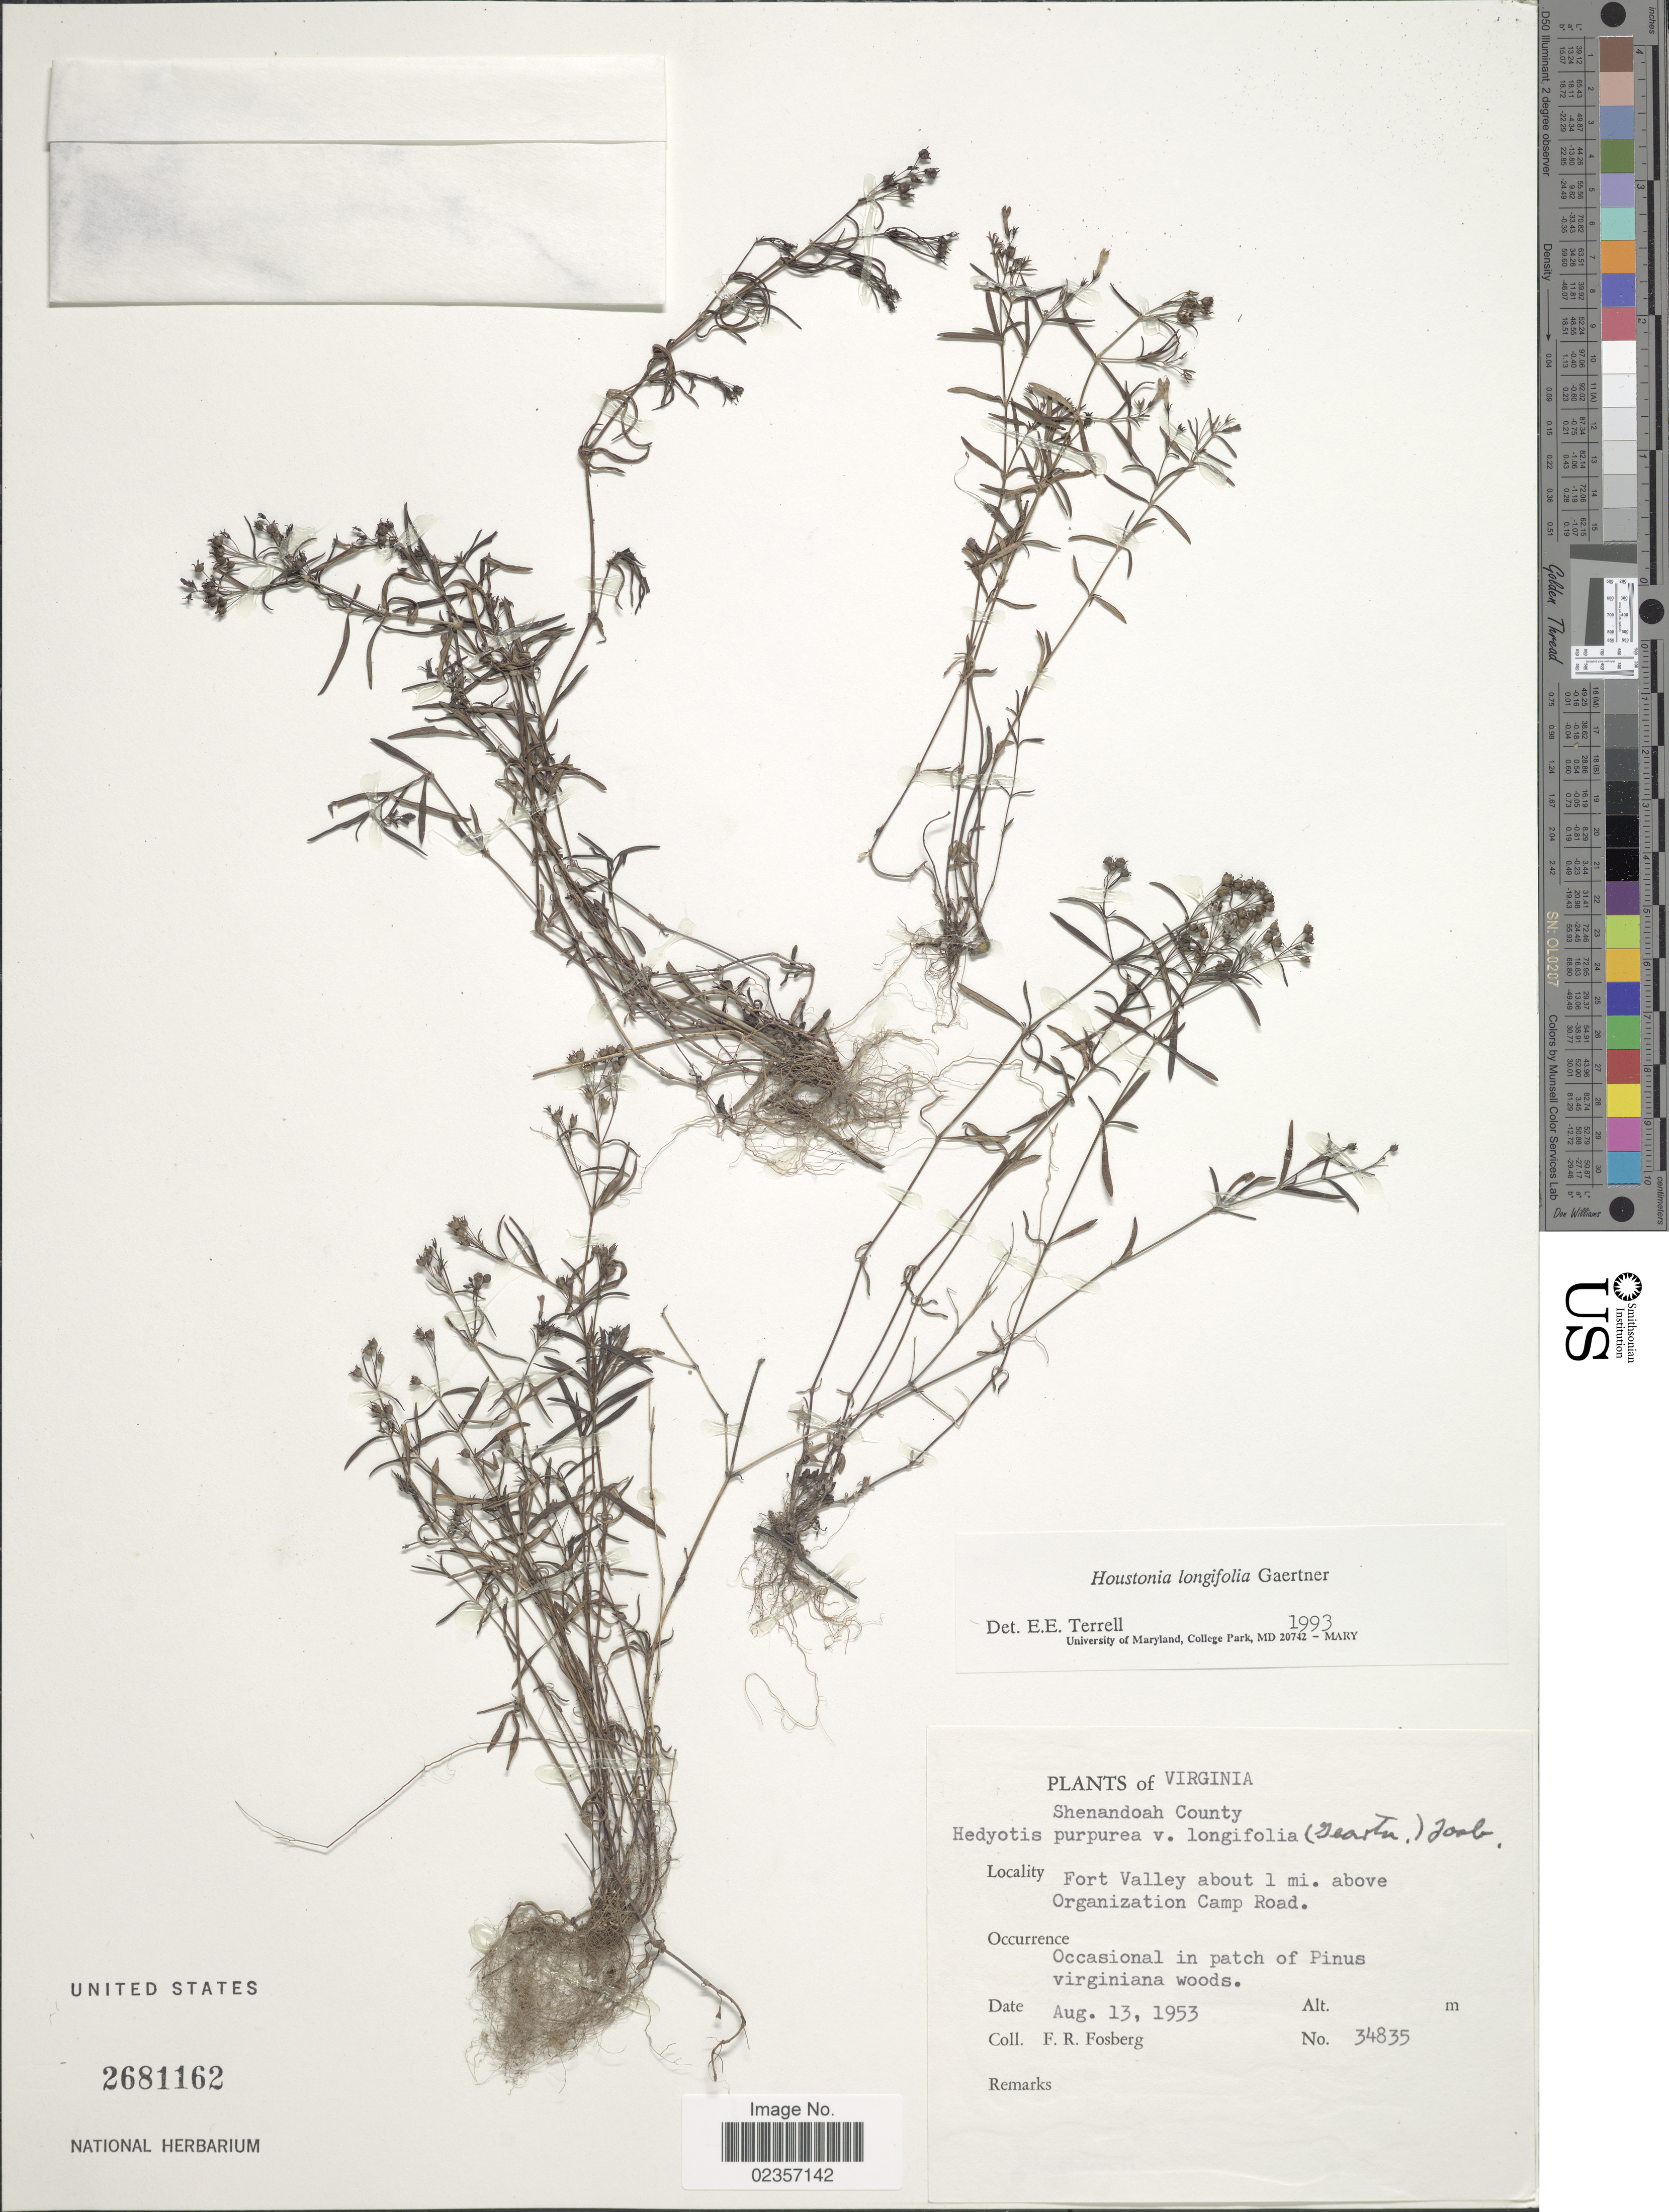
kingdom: Plantae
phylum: Tracheophyta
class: Magnoliopsida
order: Gentianales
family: Rubiaceae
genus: Houstonia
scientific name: Houstonia longifolia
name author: Gaertn.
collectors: F. R. Fosberg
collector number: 34835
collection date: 1953-08-13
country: United States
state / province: Virginia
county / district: Shenandoah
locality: Shenandoah County, Fort Valley about 1 mi. above Organization Camp Road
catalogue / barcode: US 2681162